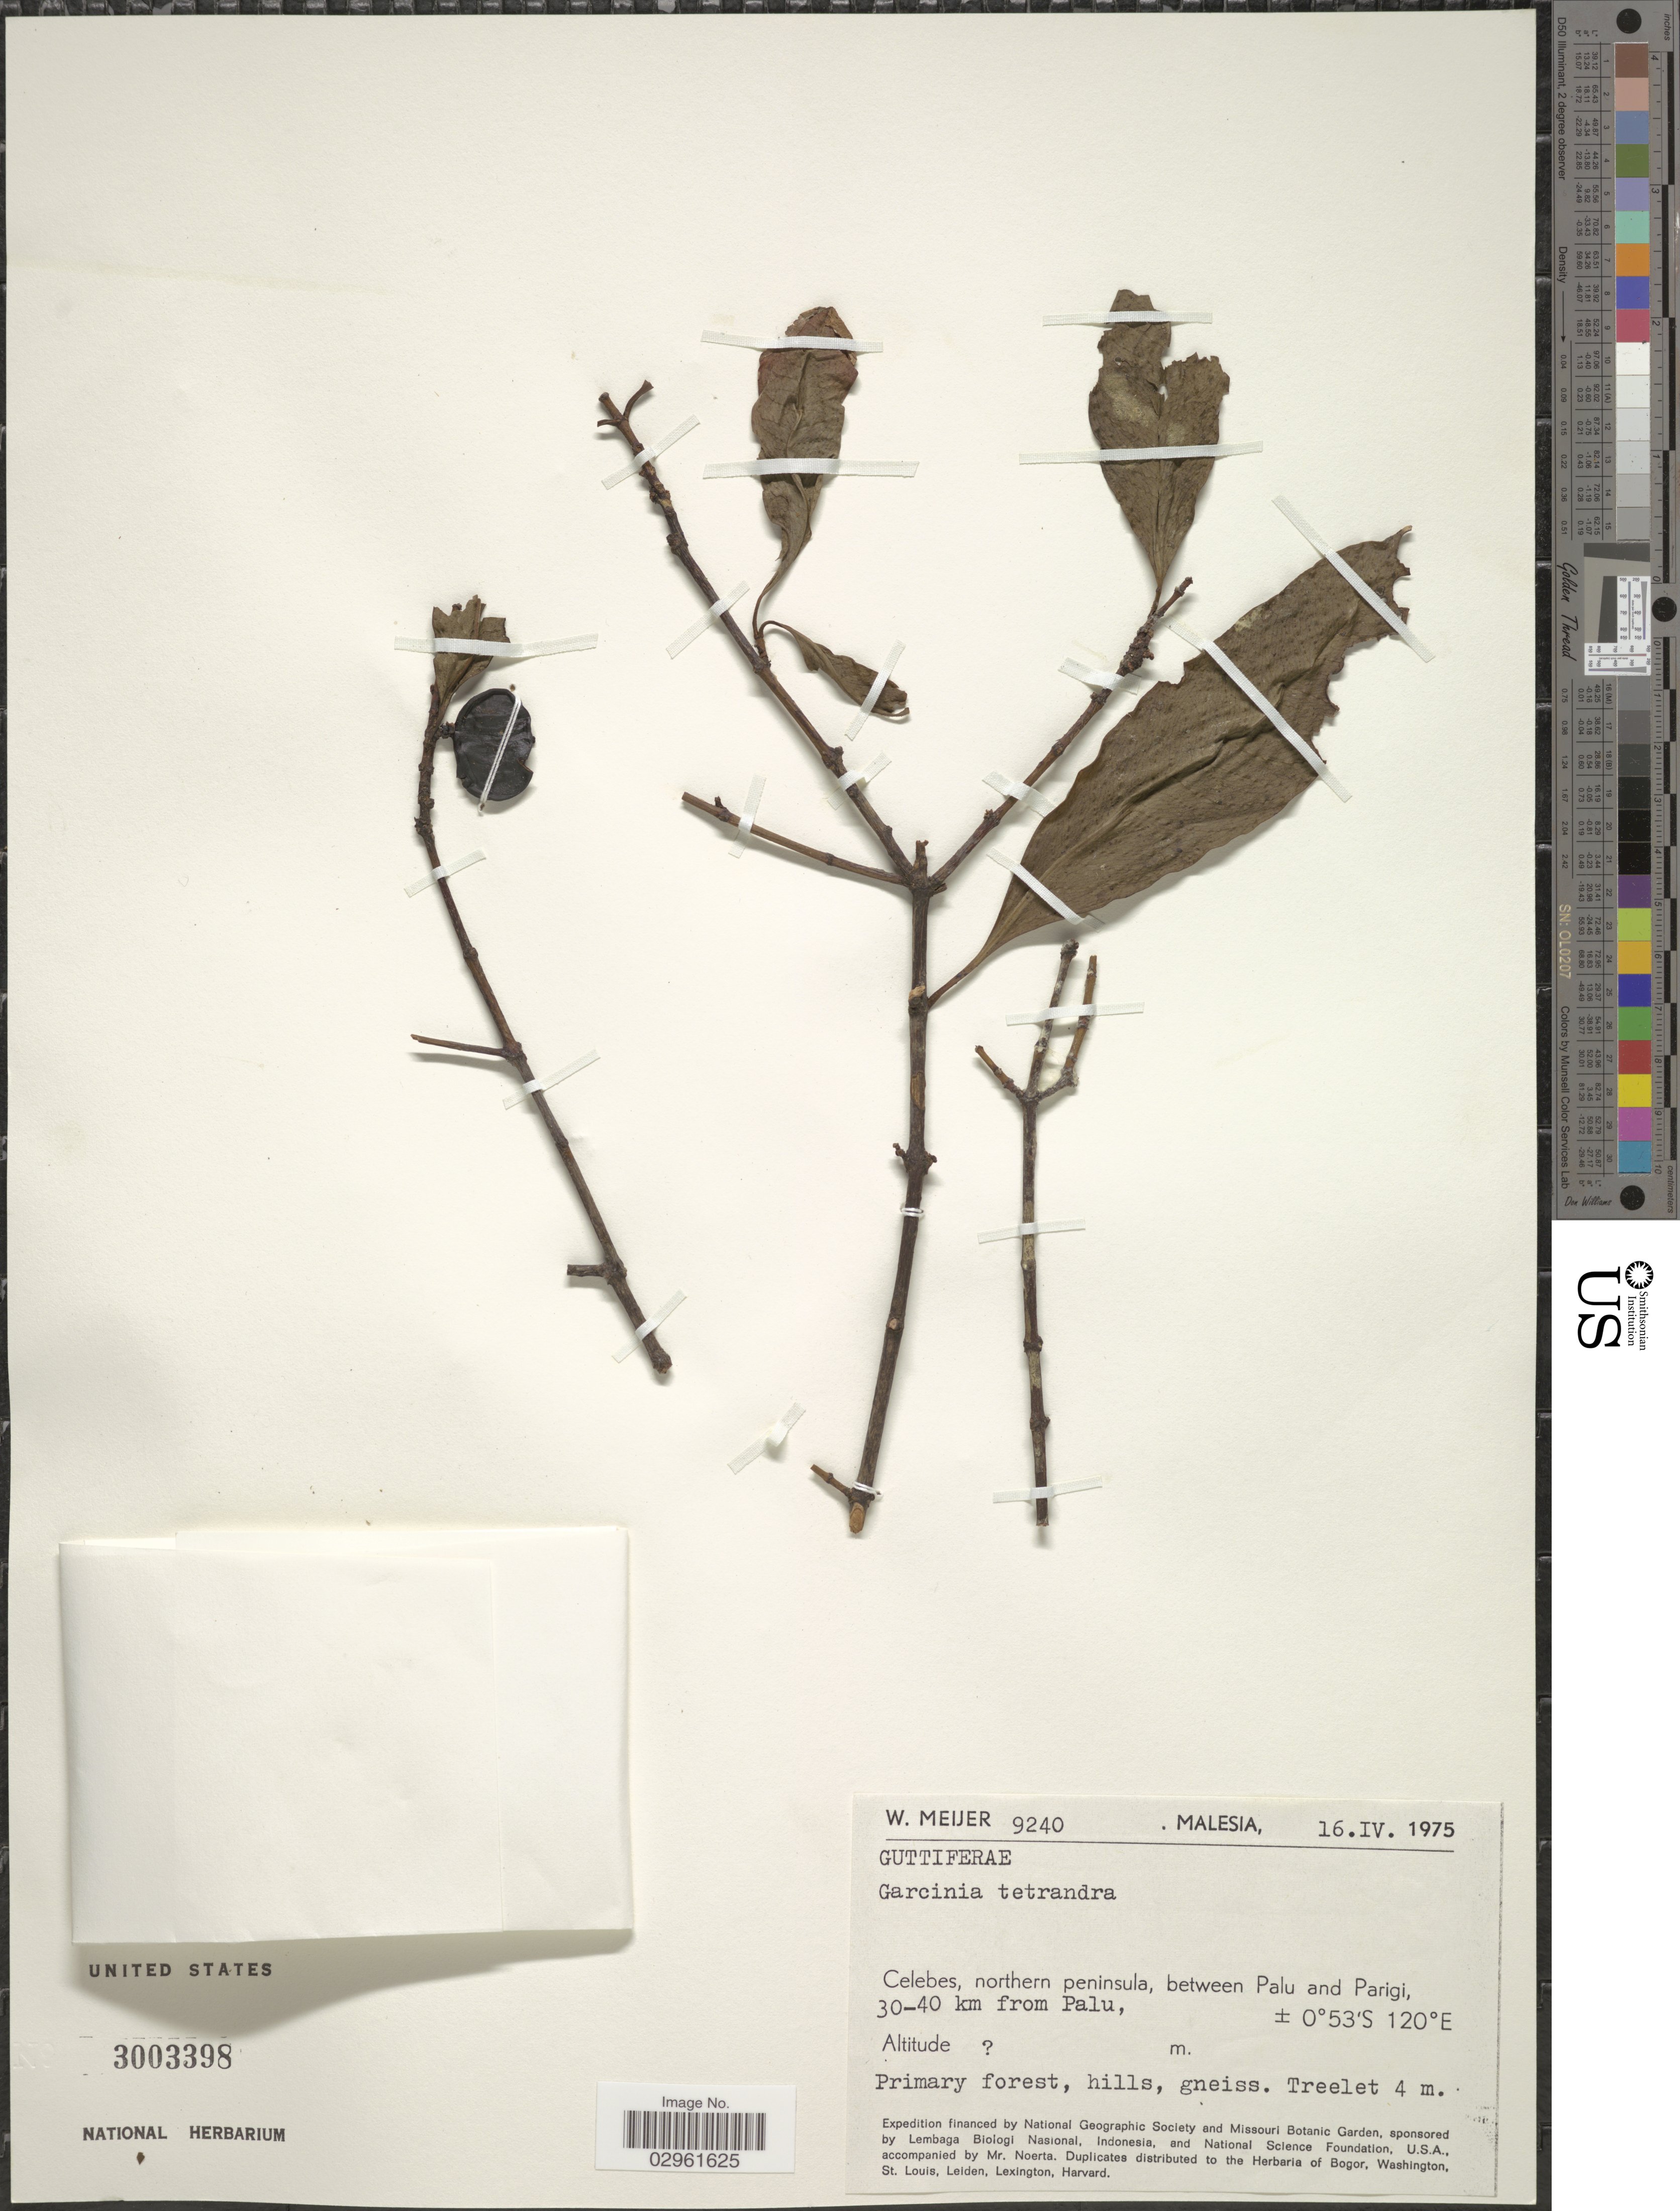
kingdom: Plantae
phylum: Tracheophyta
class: Magnoliopsida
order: Malpighiales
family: Clusiaceae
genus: Garcinia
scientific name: Garcinia tetrandra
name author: Pierre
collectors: W. Meijer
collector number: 9240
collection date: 1975-04-16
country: Malaysia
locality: Celebes, northern peninsula, between Palu and Parigi, 30-40 km from Palu.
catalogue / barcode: US 3003398